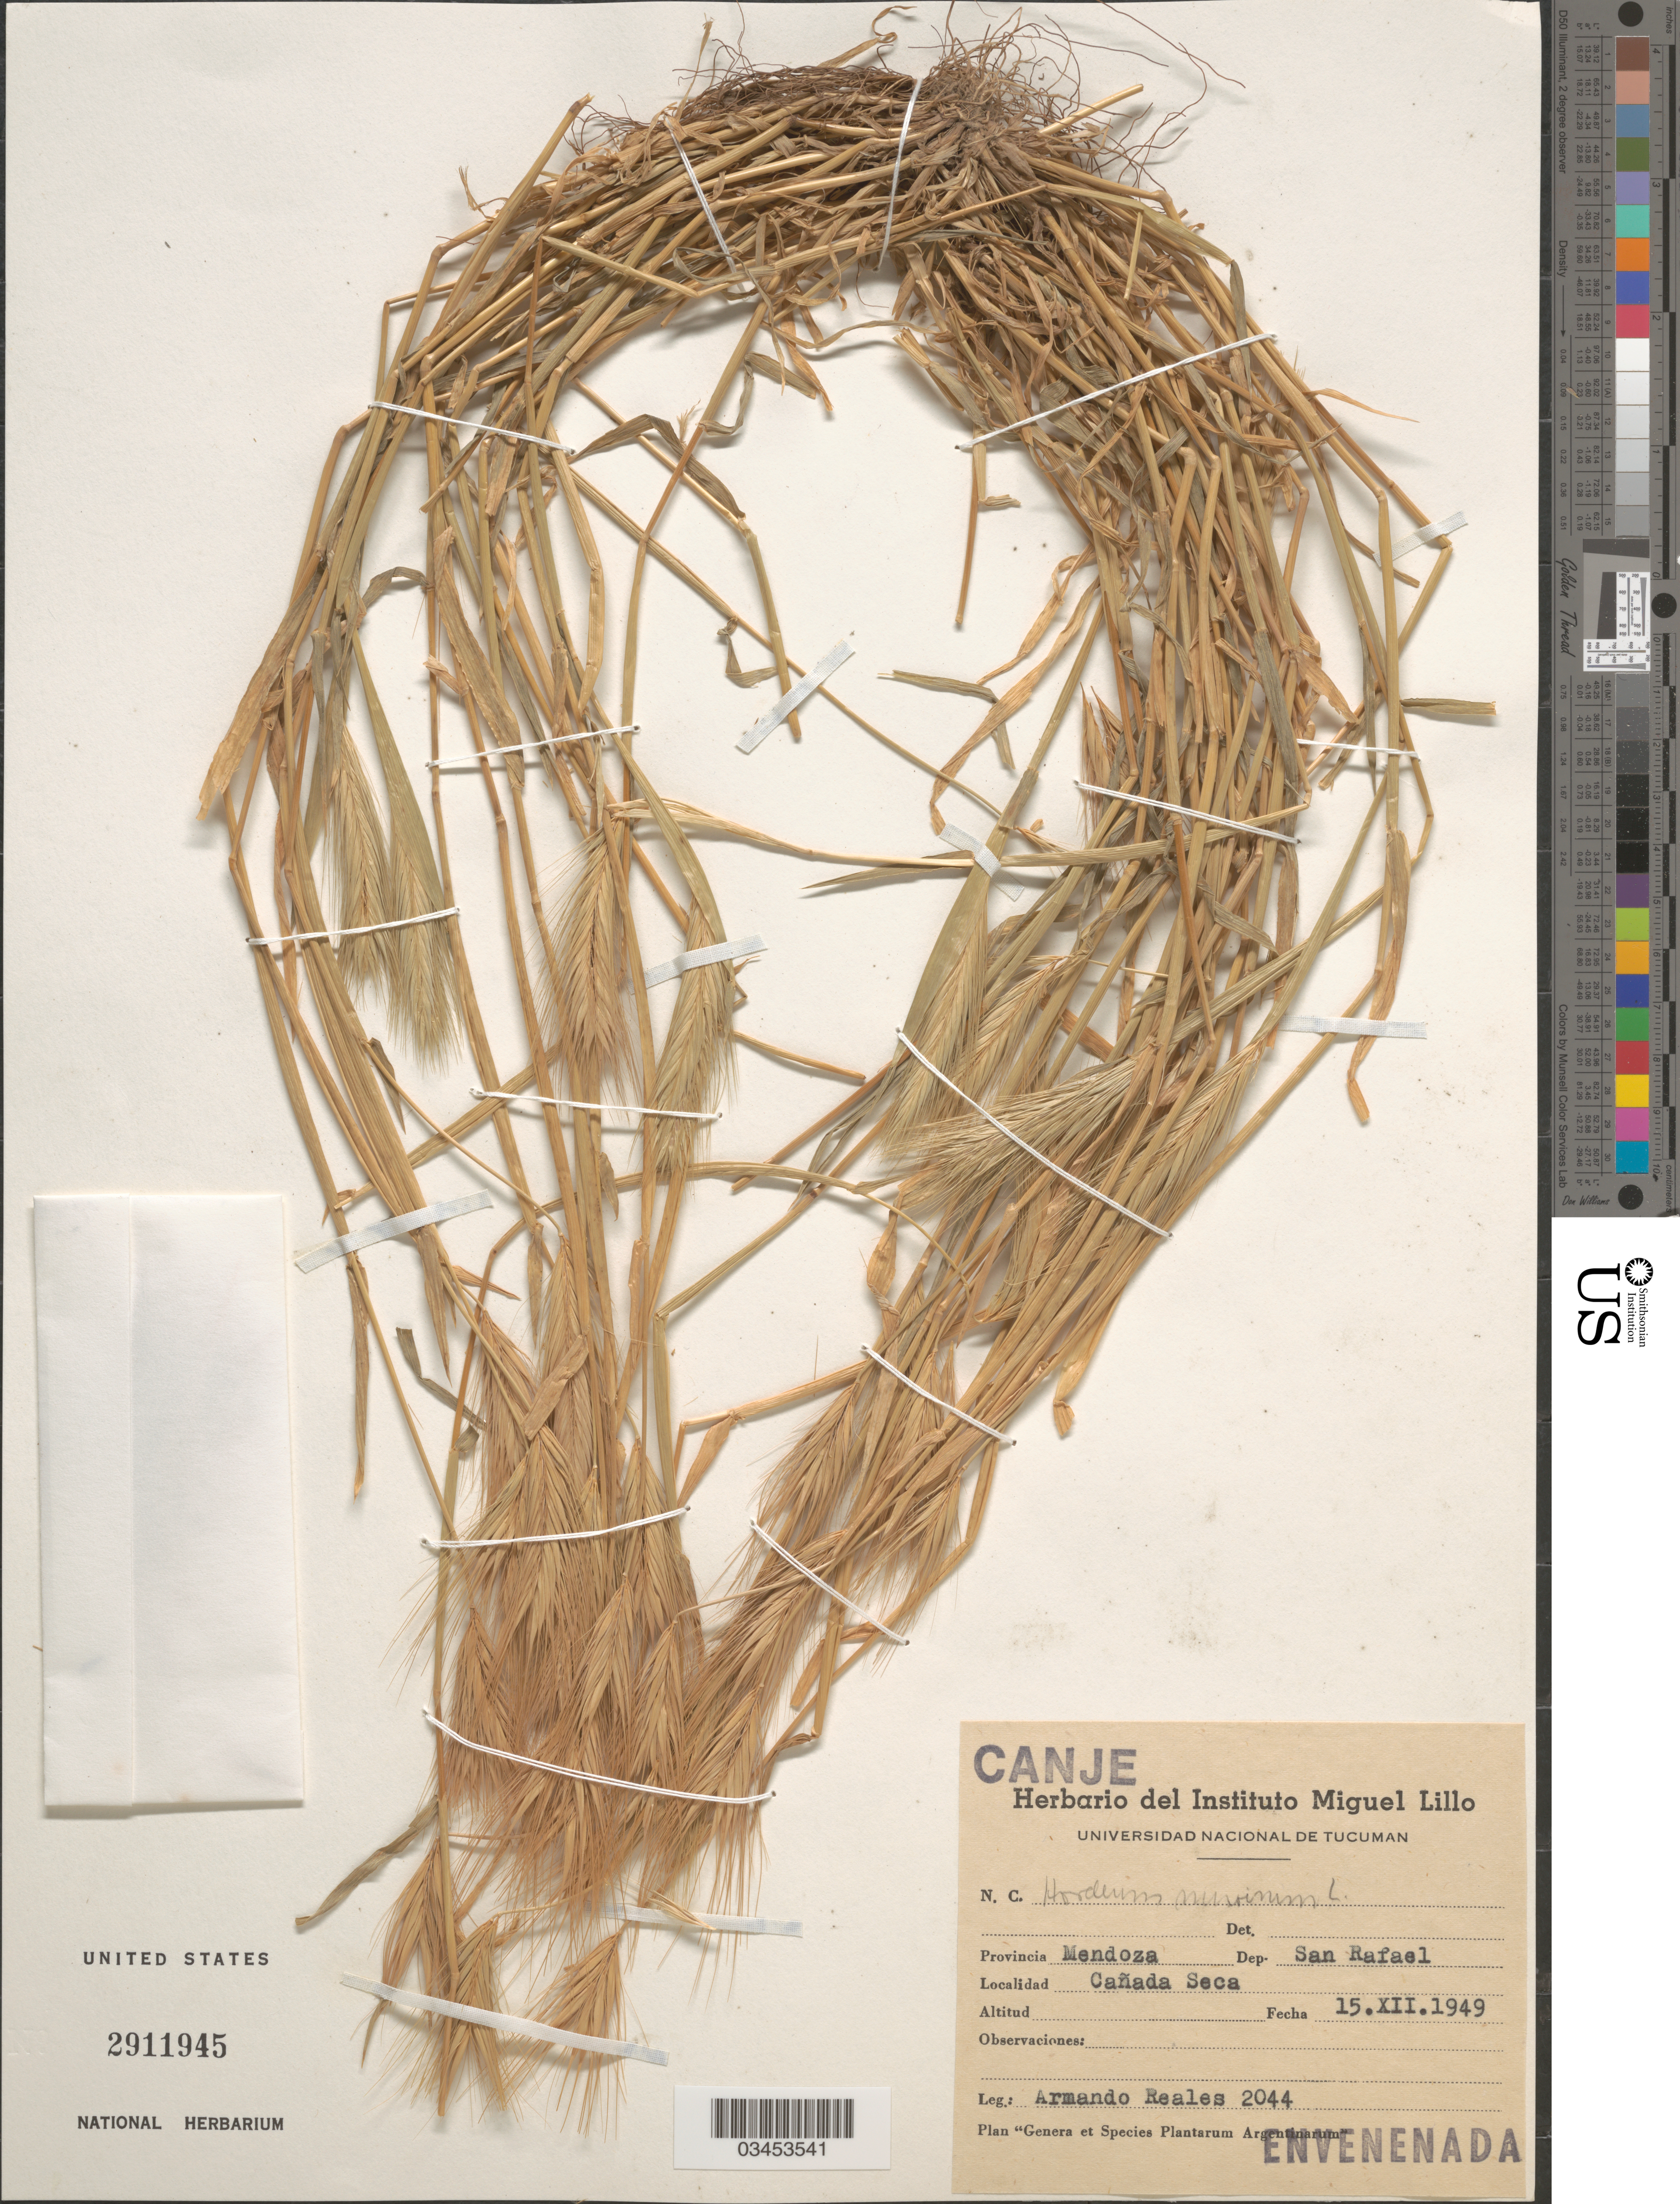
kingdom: Plantae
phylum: Tracheophyta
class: Liliopsida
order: Poales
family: Poaceae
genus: Hordeum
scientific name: Hordeum murinum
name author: L.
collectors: A. Reales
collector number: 2044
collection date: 1949-12-15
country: Argentina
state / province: Mendoza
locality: Dep. San Rafael. Cañada Seca.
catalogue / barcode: US 2911945